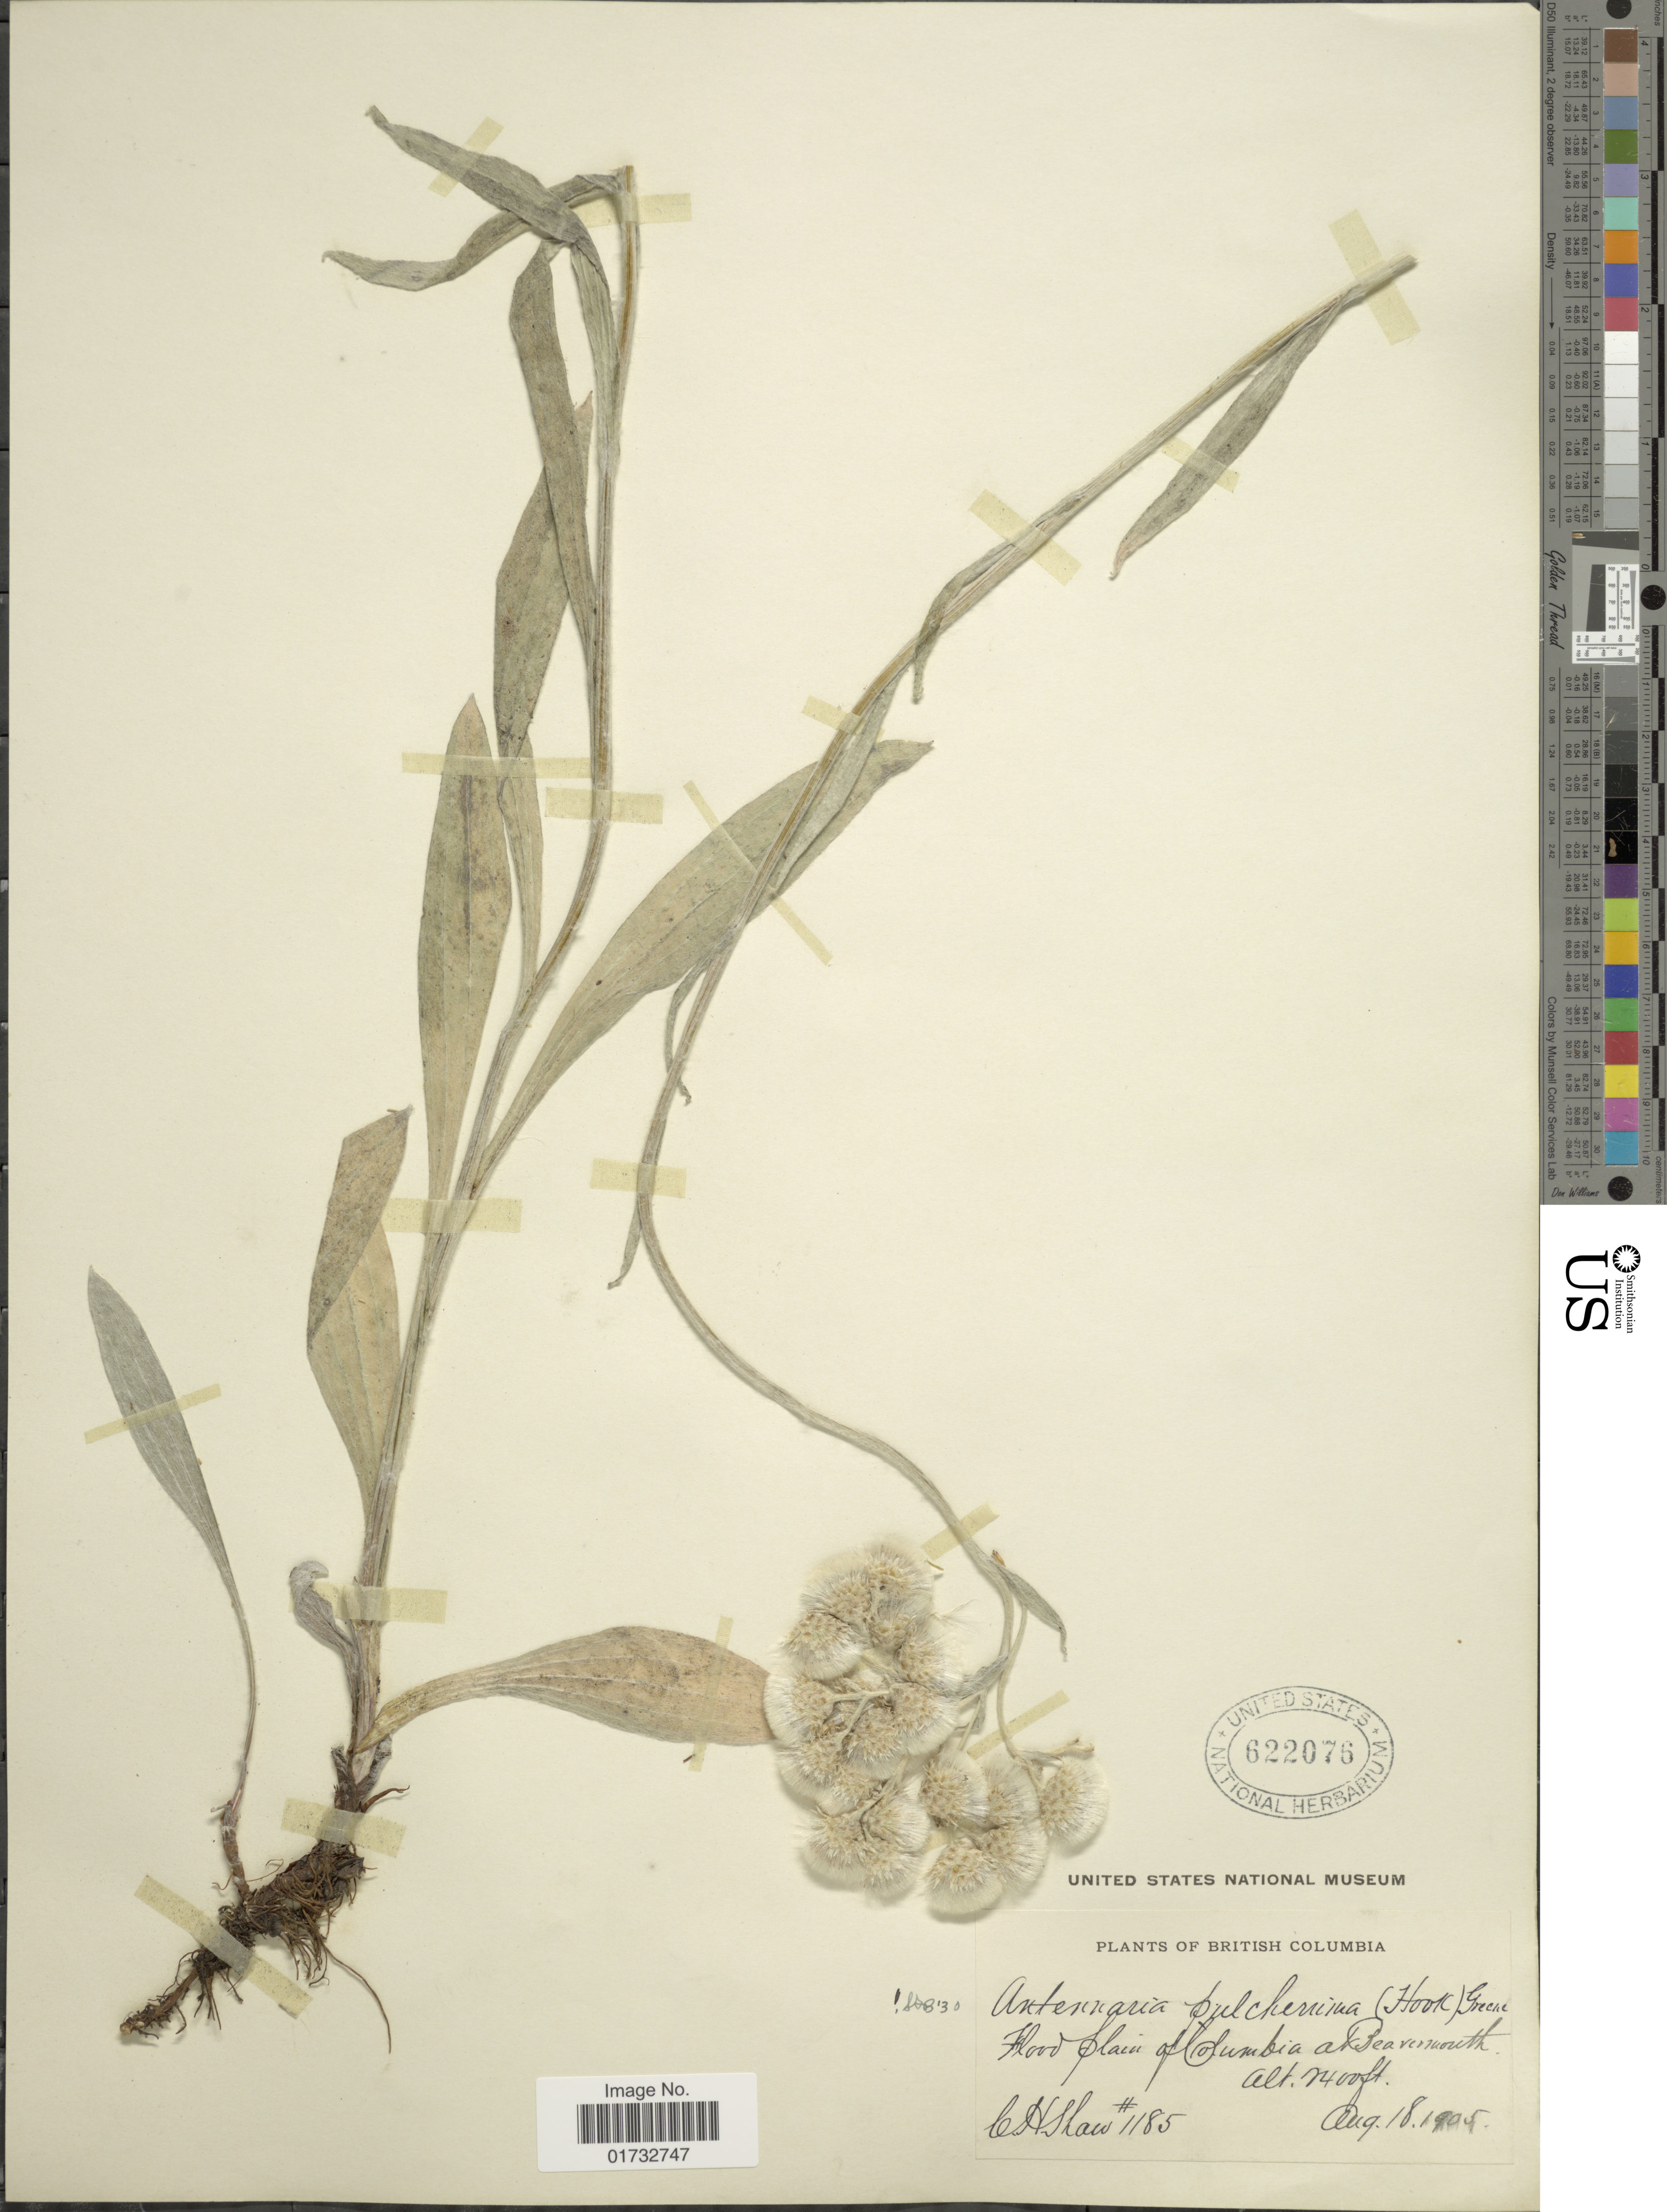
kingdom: Plantae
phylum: Tracheophyta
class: Magnoliopsida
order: Asterales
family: Asteraceae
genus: Antennaria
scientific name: Antennaria pulcherrima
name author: (Hook.) Greene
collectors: C. H. Shaw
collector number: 1185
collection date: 1905-08-18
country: Canada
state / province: British Columbia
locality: Columbia at Beaversmouth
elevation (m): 2256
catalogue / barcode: US 622076